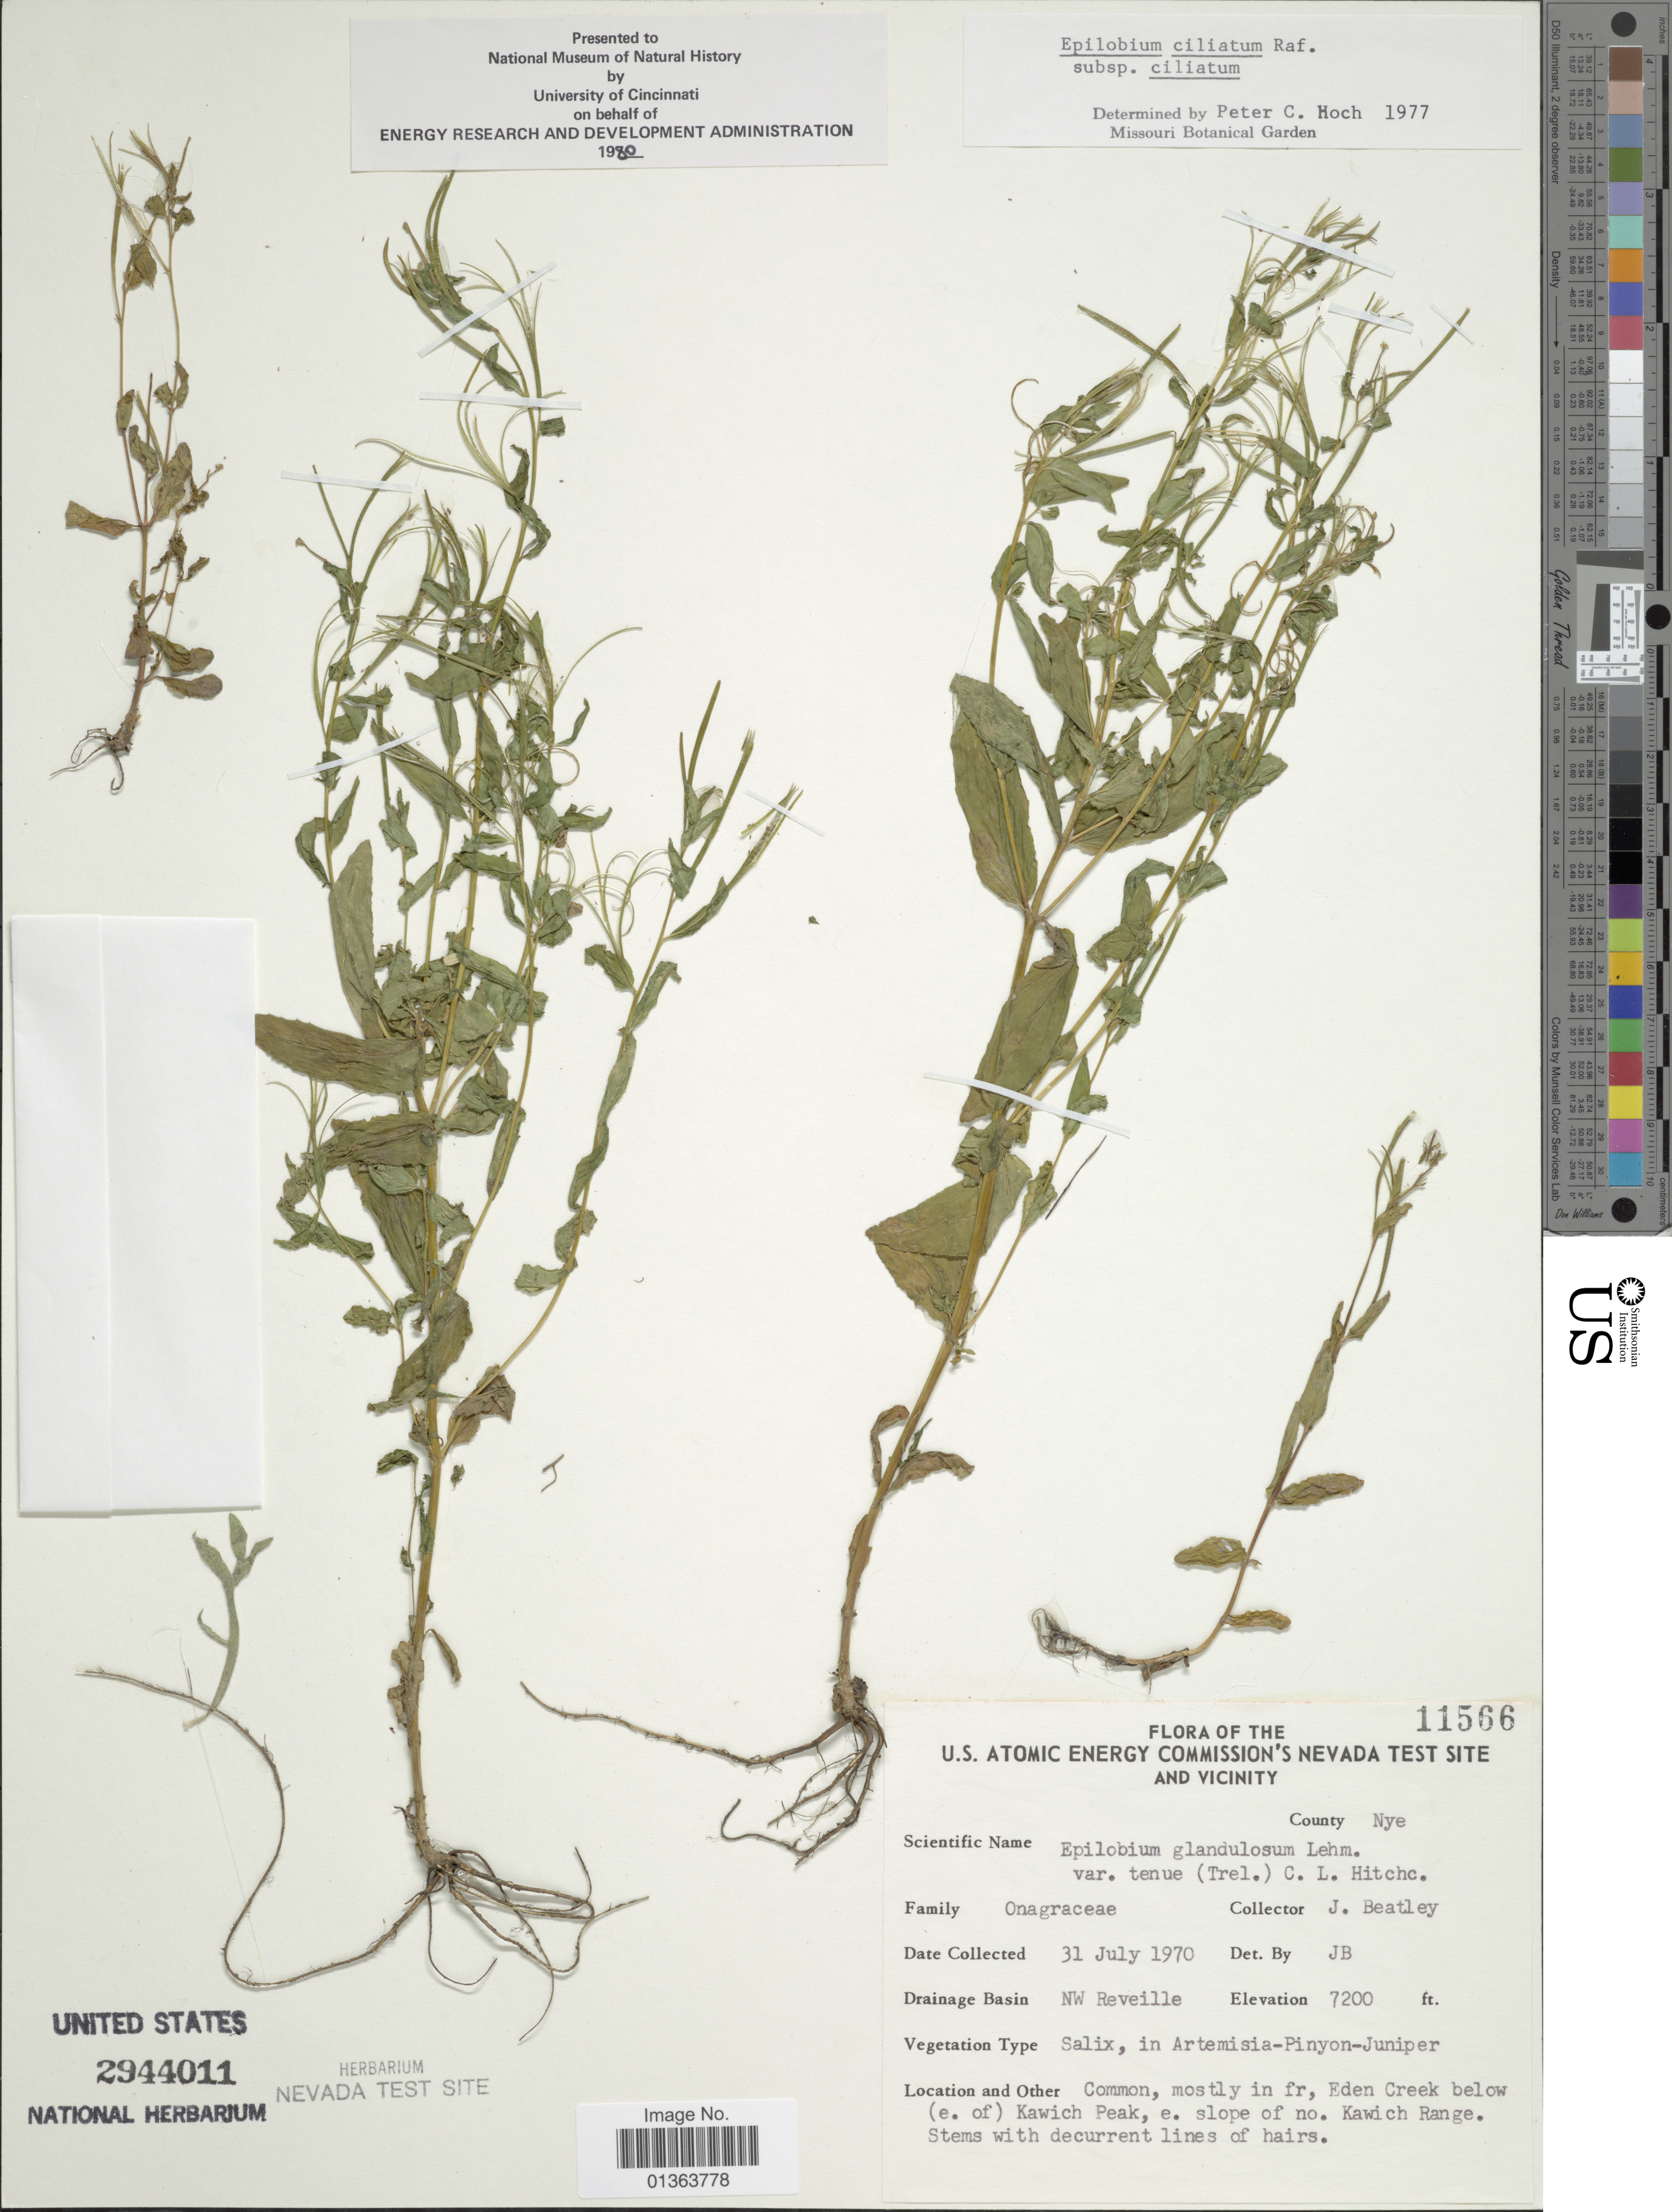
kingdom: Plantae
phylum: Tracheophyta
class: Magnoliopsida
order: Myrtales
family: Onagraceae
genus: Epilobium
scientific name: Epilobium ciliatum subsp. ciliatum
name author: Raf.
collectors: J. C. Beatley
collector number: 11566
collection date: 1970-07-31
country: United States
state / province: Nevada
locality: U.S. atomic energy commission's Nevada test site and vicinity. County Nye. Drainage Basin NW Reveille. Eden Creek below (e. of) Kawich Peak, e. slope of no. Kawich Range.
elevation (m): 2195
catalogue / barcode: US 2944011